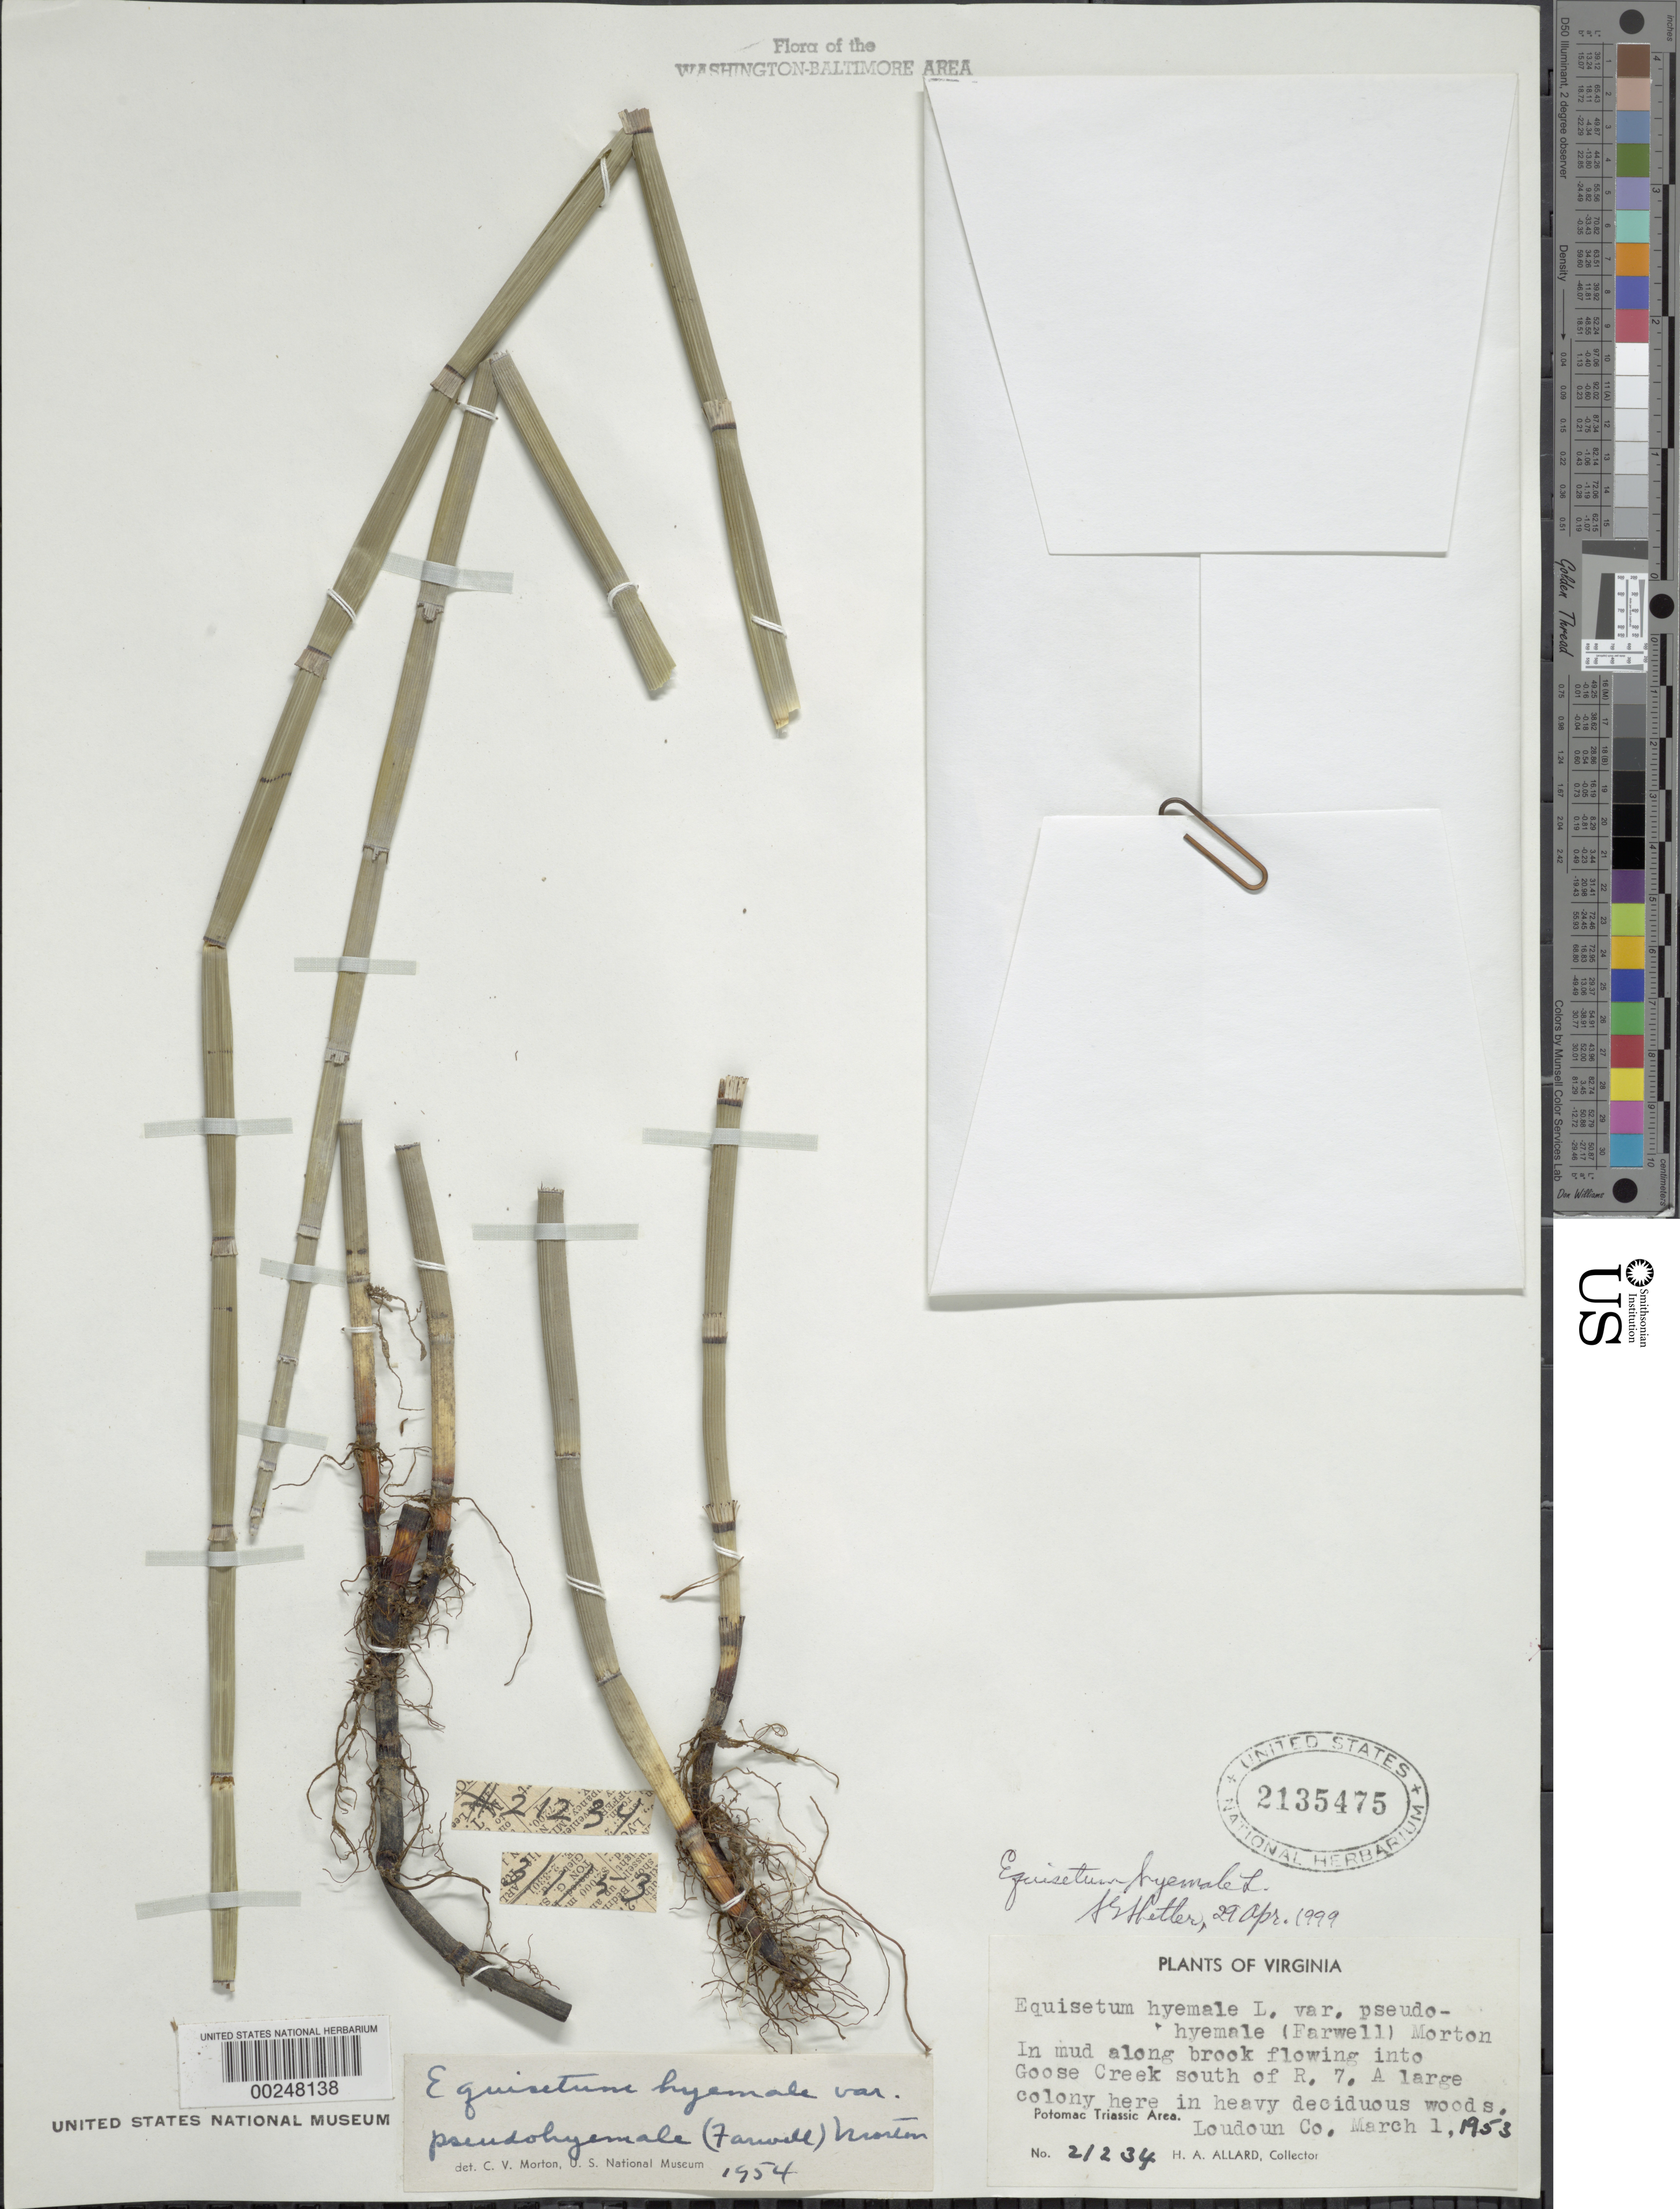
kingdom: Plantae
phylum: Tracheophyta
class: Polypodiopsida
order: Equisetales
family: Equisetaceae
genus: Equisetum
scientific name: Equisetum fluviatile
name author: L.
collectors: H. A. Allard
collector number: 21234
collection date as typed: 01 Mar 1953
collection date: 1953-03-01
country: United States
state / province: Virginia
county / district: Loudoun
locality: Brook Tributary of Goose Creek, south of Route 7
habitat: In mud along brook flowing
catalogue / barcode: US 2135475